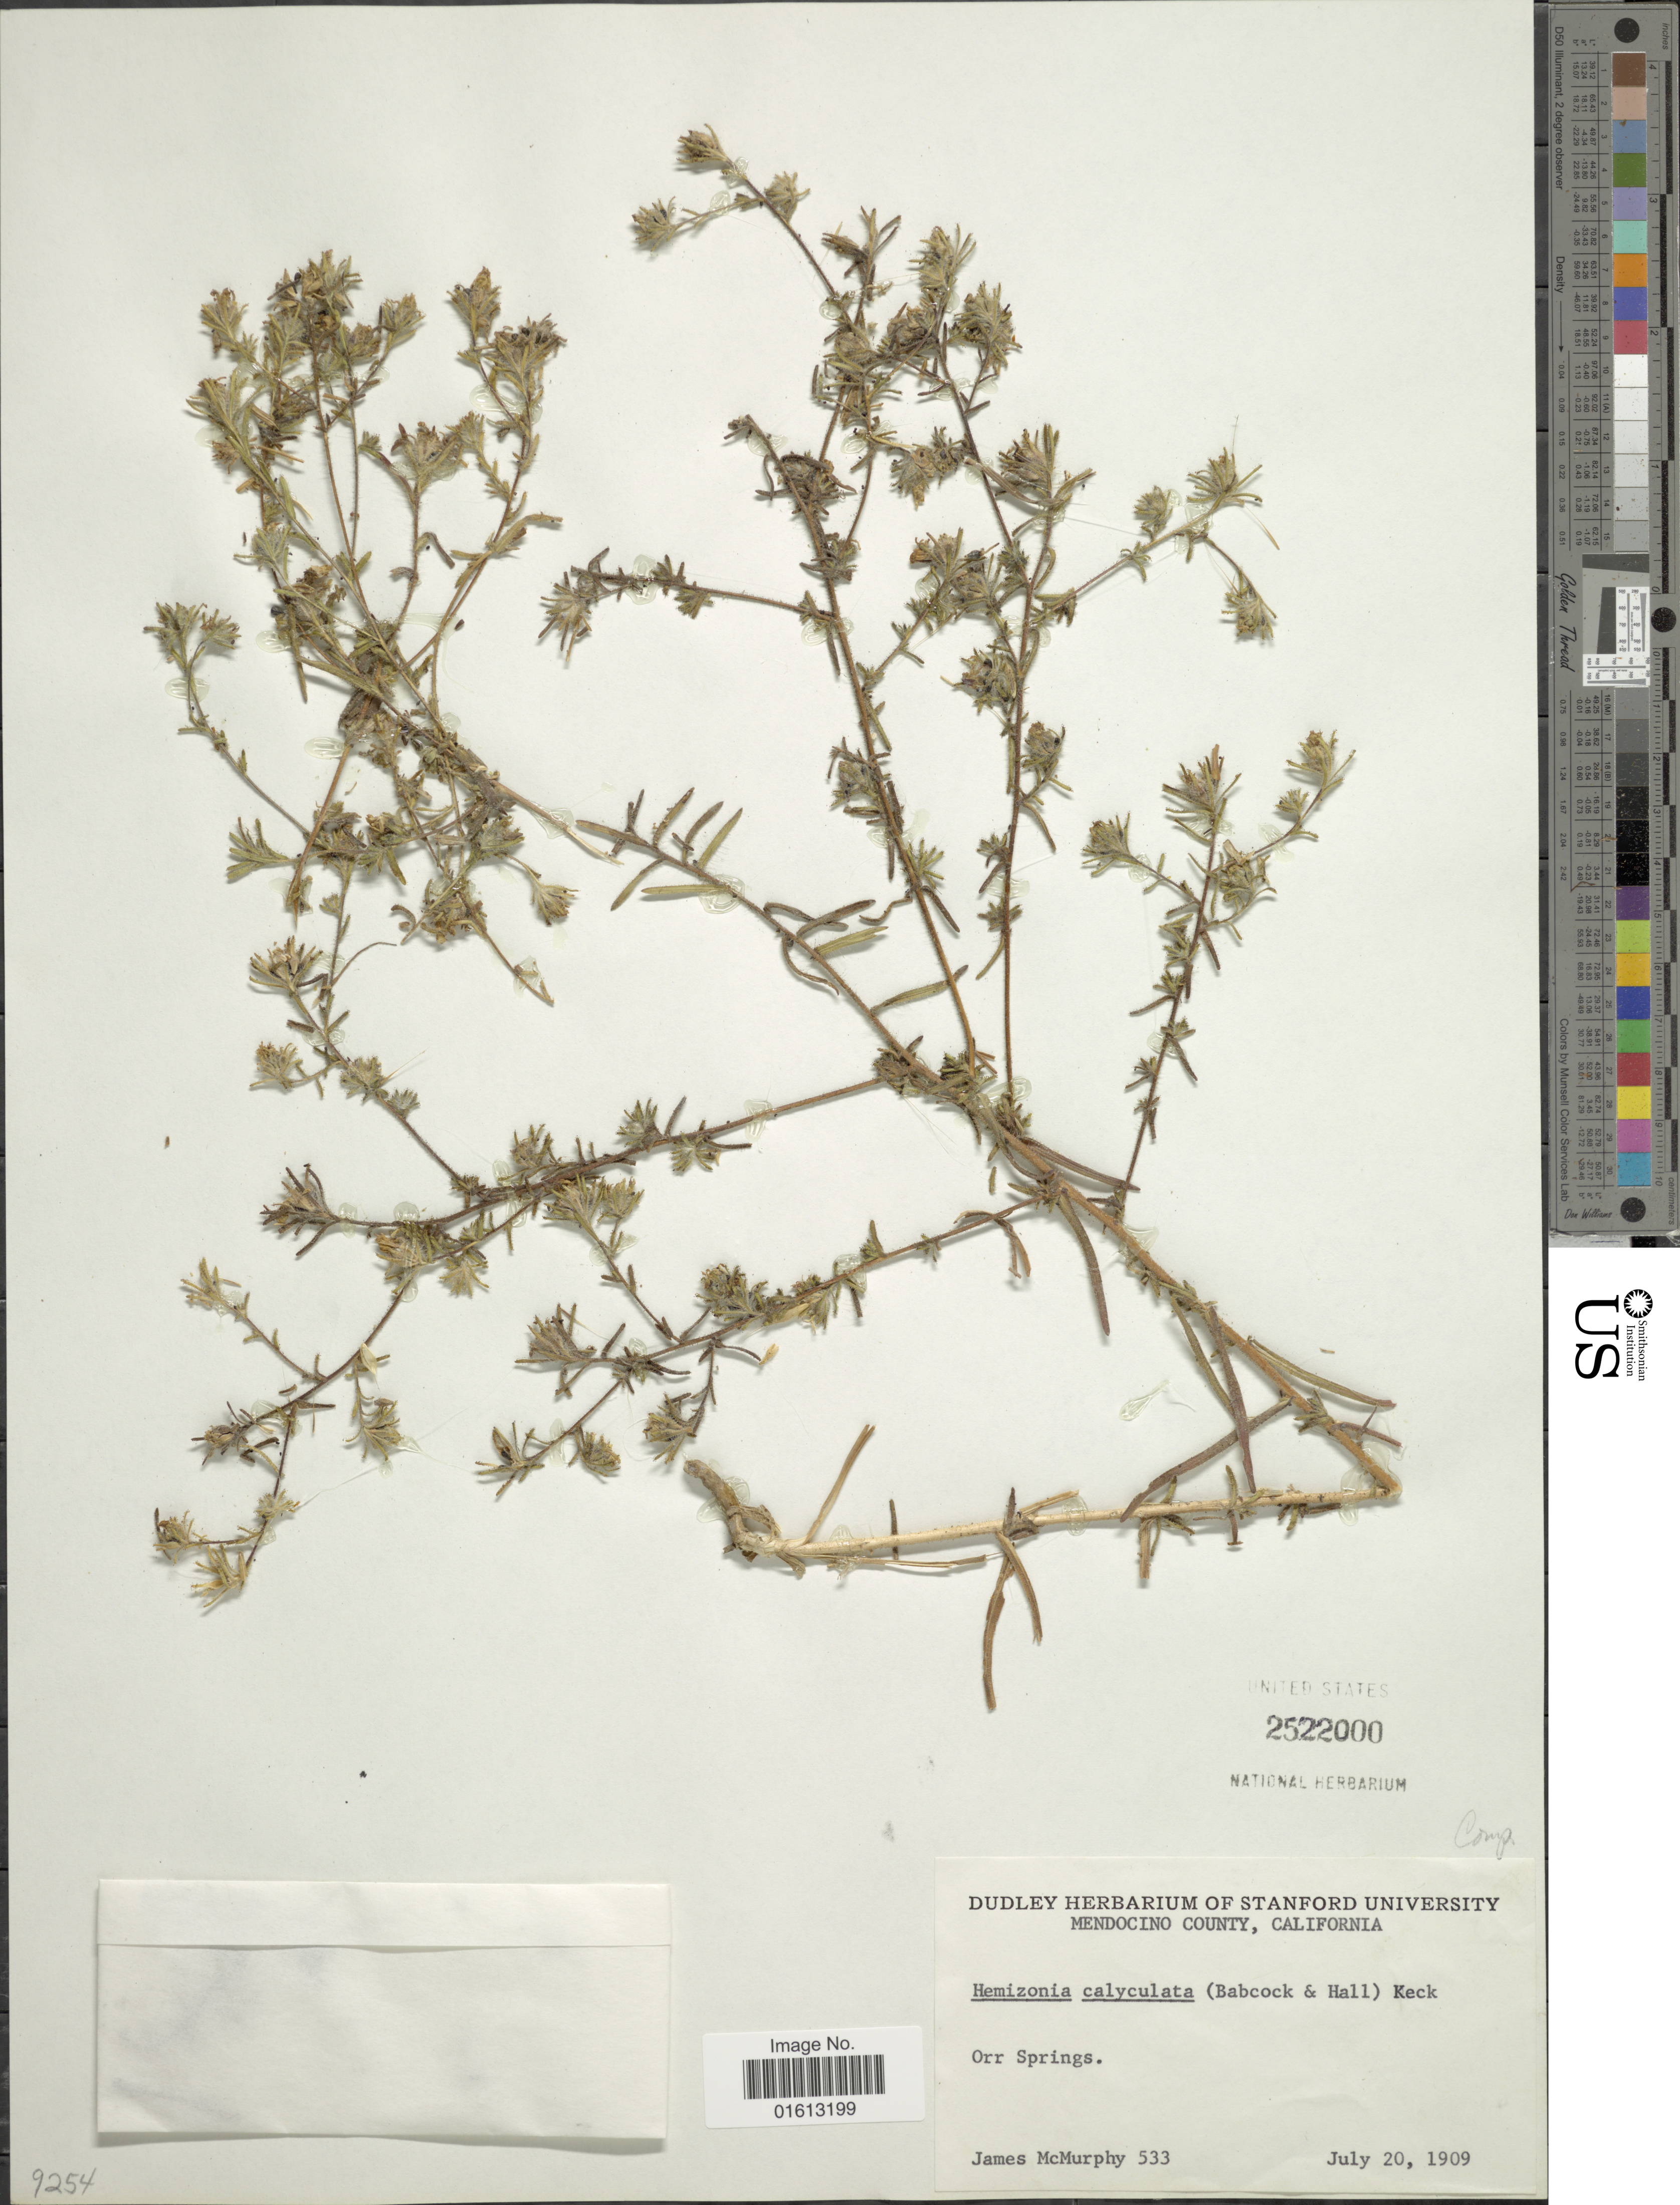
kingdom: Plantae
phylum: Tracheophyta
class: Magnoliopsida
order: Asterales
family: Asteraceae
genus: Hemizonia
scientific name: Hemizonia congesta subsp. calyculata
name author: Babc. & H.M. Hall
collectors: J. McMurphy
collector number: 533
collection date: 1909-07-20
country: United States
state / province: California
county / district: Mendocino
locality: Mendocino County, Orr Springs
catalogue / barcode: US 2522000